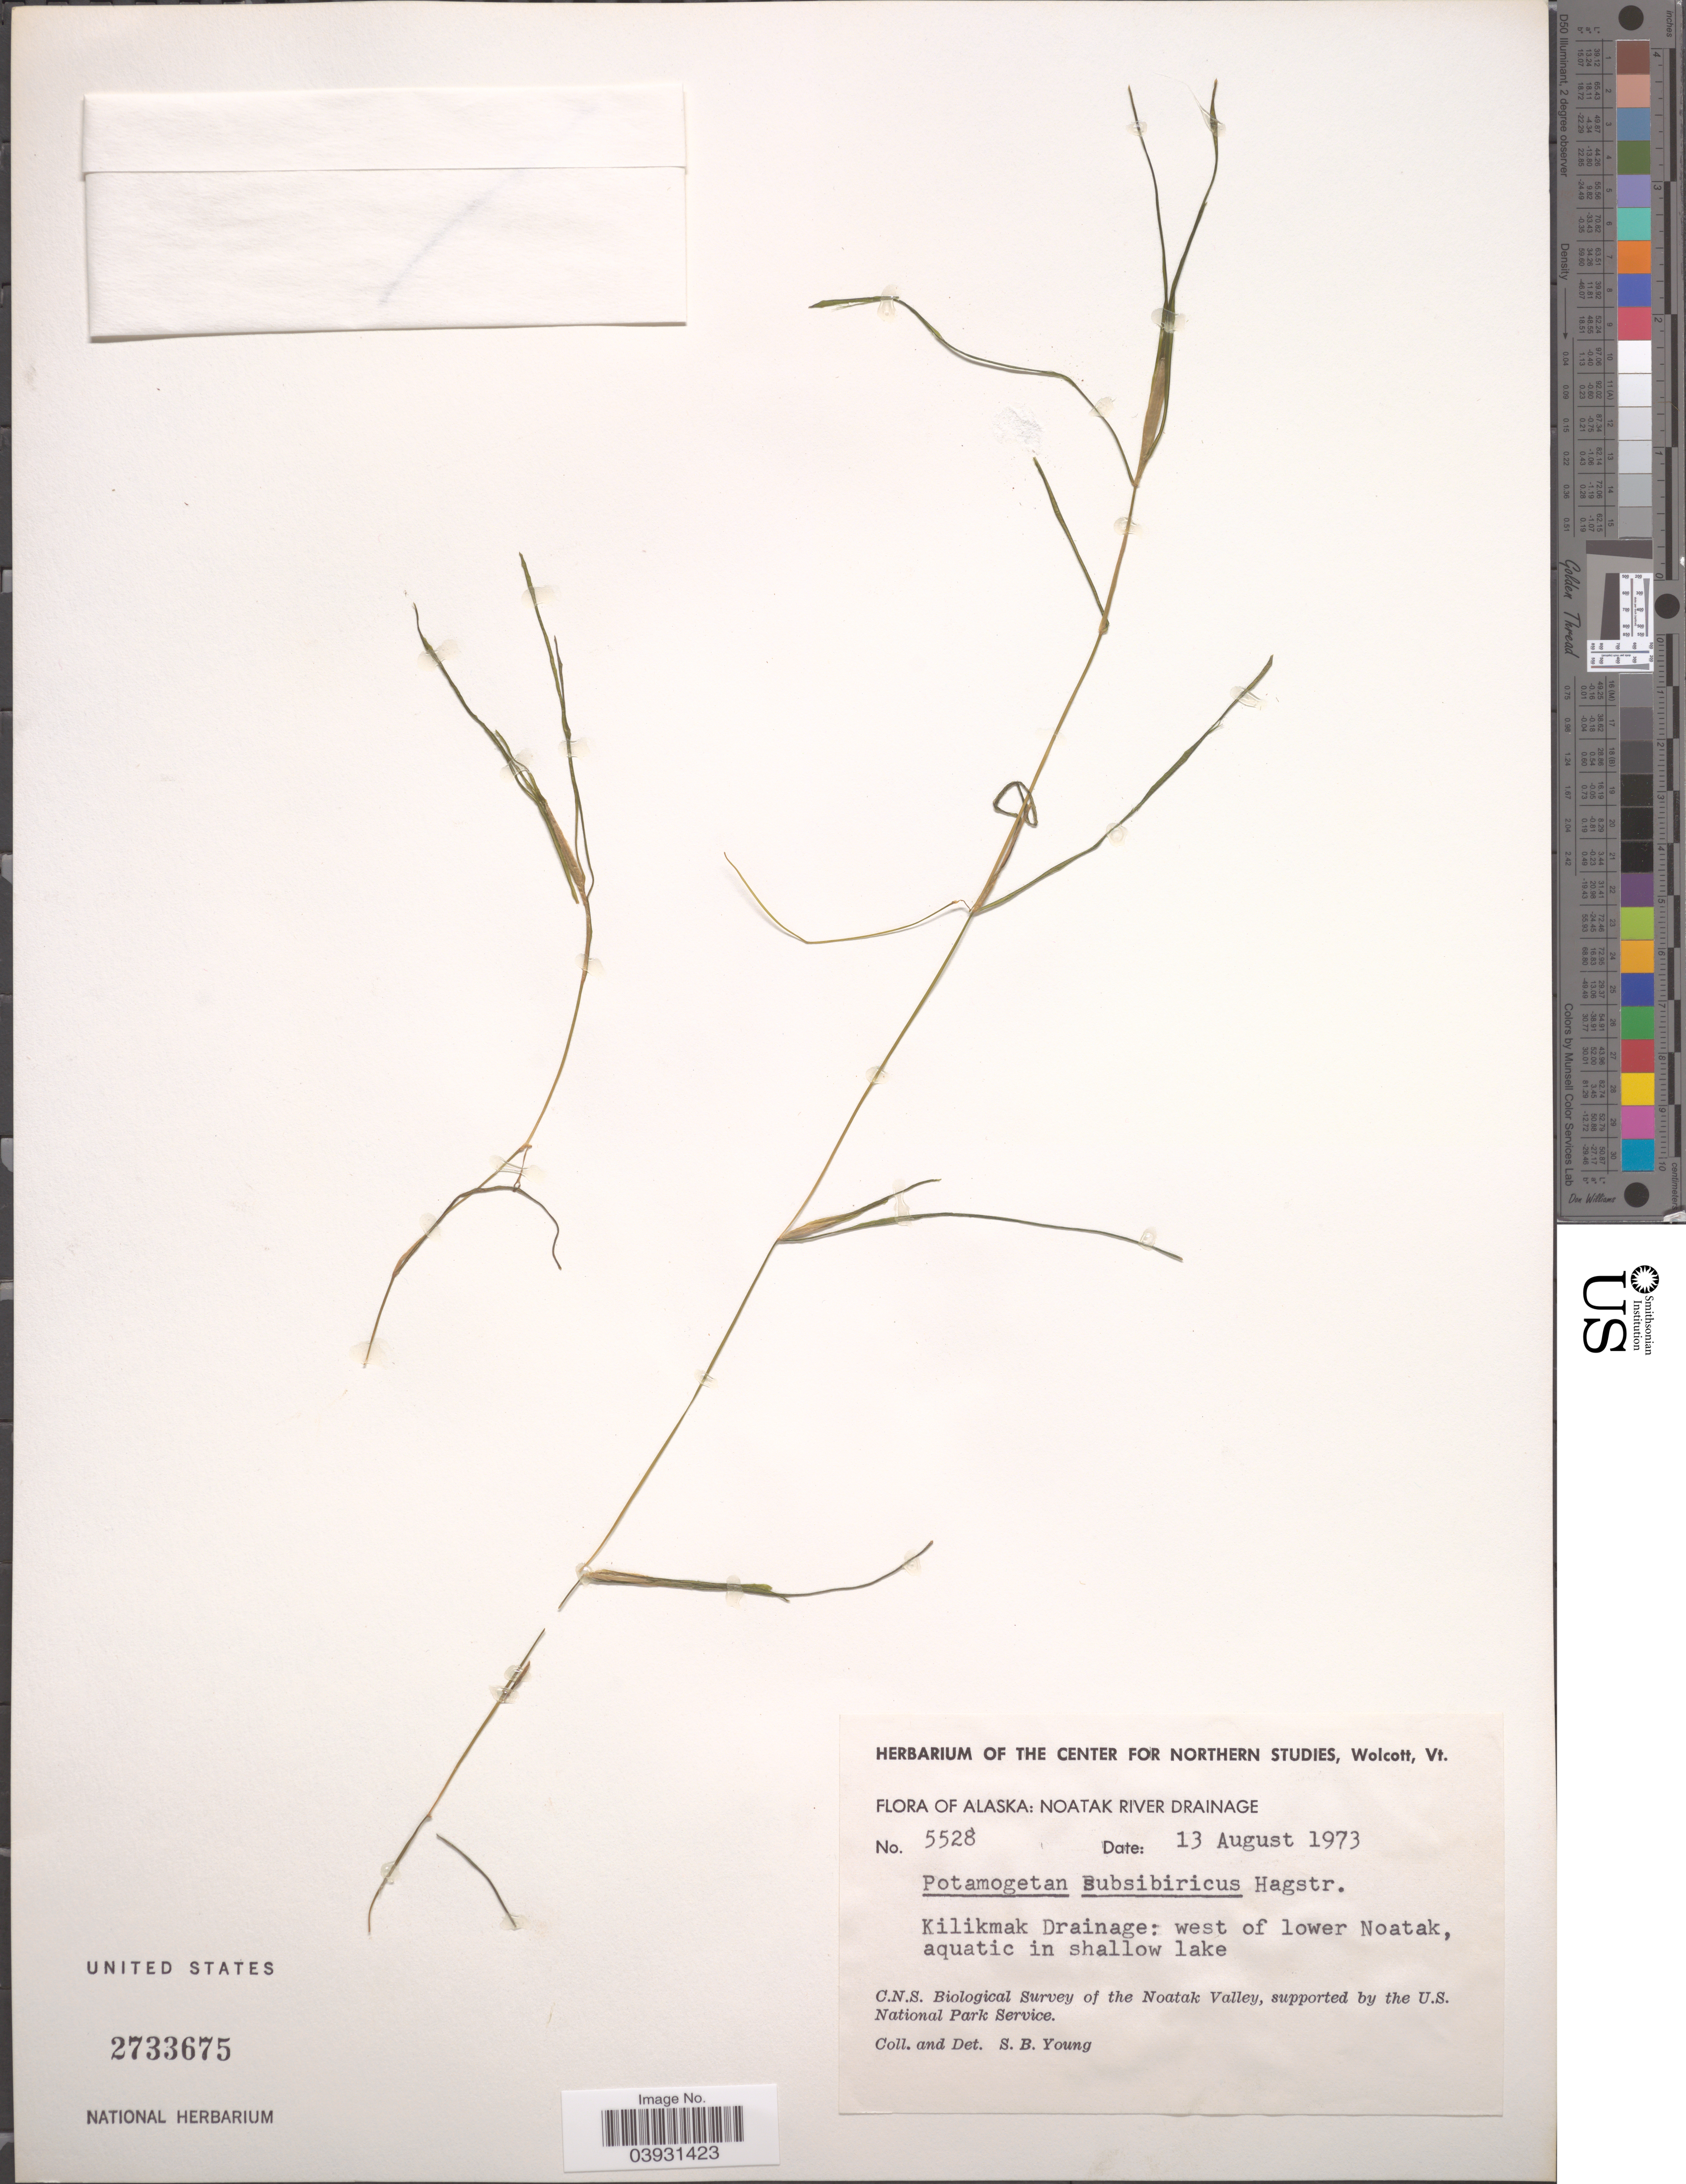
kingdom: Plantae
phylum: Tracheophyta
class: Liliopsida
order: Alismatales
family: Potamogetonaceae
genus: Potamogeton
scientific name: Potamogeton subsibiricus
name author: Hagstr.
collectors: S. Young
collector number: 5528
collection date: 1973-08-13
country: United States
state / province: Alaska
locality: Noatak River Drainage. Kilikmak Drainage: west of lower Noatak. The Noatak Valley.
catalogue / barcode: US 2733675